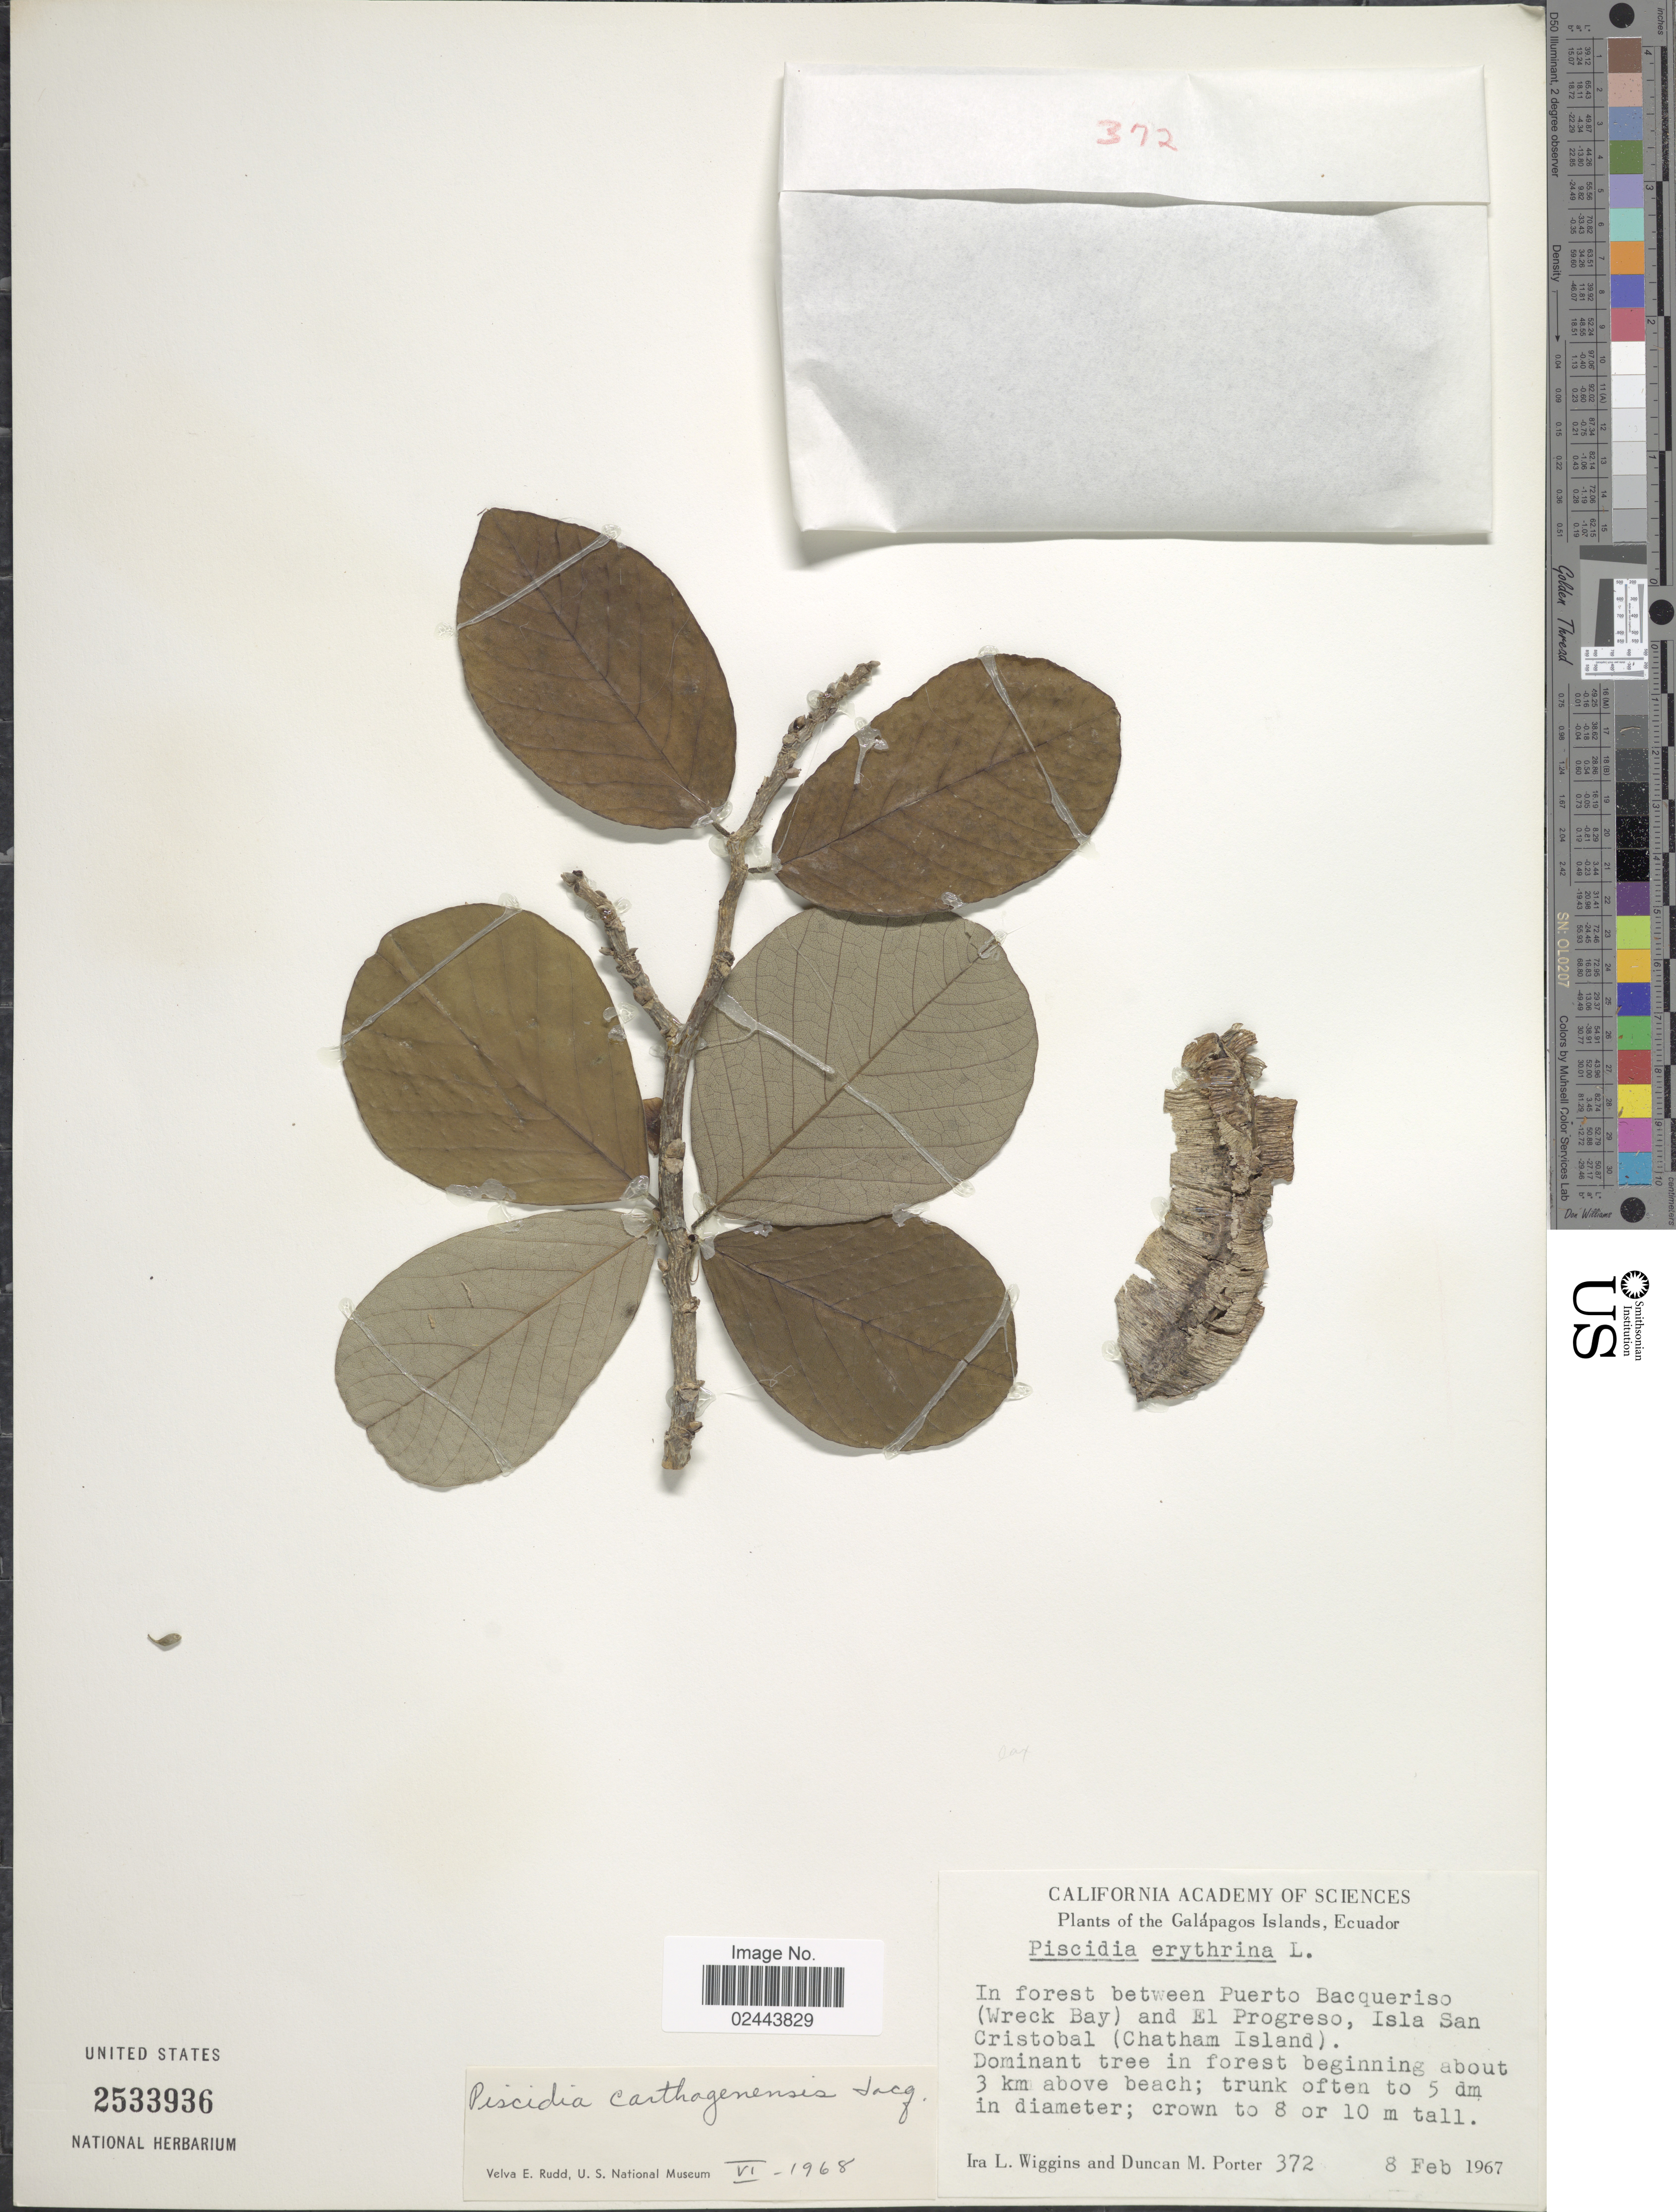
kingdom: Plantae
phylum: Tracheophyta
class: Magnoliopsida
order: Fabales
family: Fabaceae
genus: Piscidia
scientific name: Piscidia carthagenensis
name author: Jacq.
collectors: I. L. Wiggins & D. Porter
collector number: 372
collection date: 1967-02-08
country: Ecuador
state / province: Colón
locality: The Galapagos Islands, in forest between Puerto Bacqueriso (Wreck Bay) and El Progreso, Isla San Cristobal (Chatham Island), dominant tree 3 km above beach.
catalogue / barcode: US 2533936